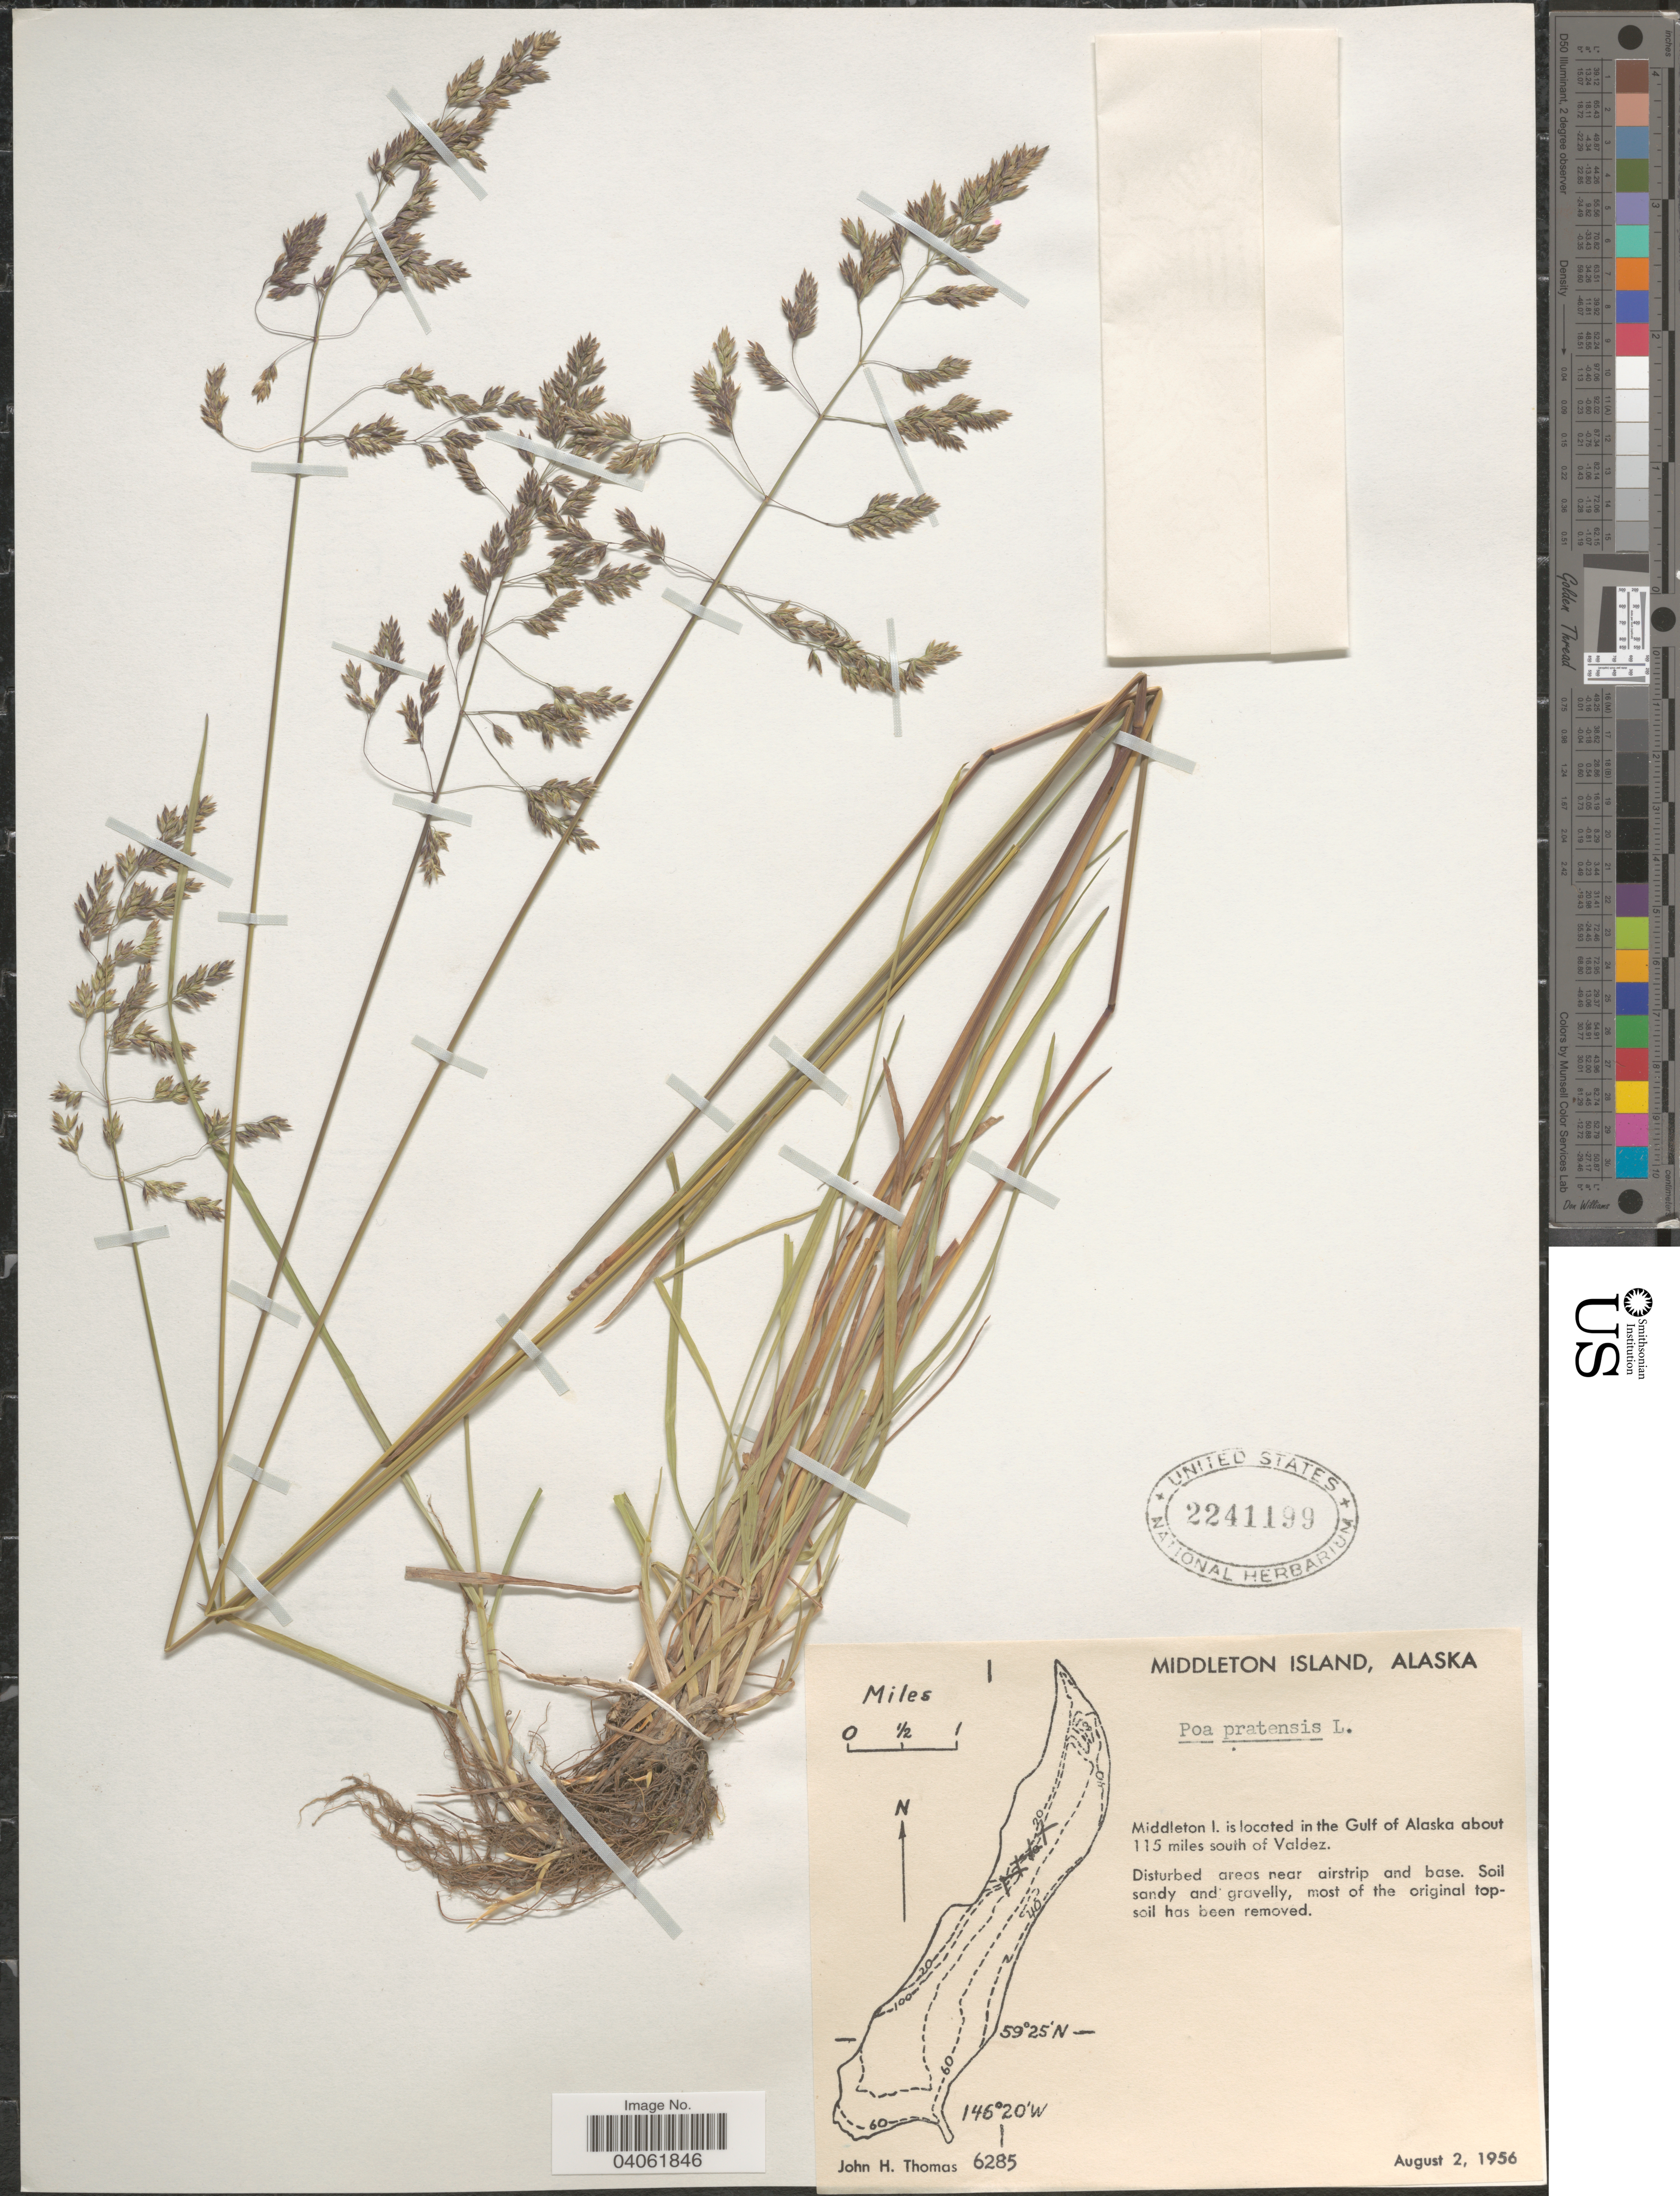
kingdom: Plantae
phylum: Tracheophyta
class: Liliopsida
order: Poales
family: Poaceae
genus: Poa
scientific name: Poa pratensis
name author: L.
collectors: J. H. Thomas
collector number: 6285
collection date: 1956-08-02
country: United States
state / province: Alaska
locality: Middleton Island. Middleton I. is located in the Gulf of Alaska about 115 miles south of Valdez.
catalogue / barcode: US 2241199